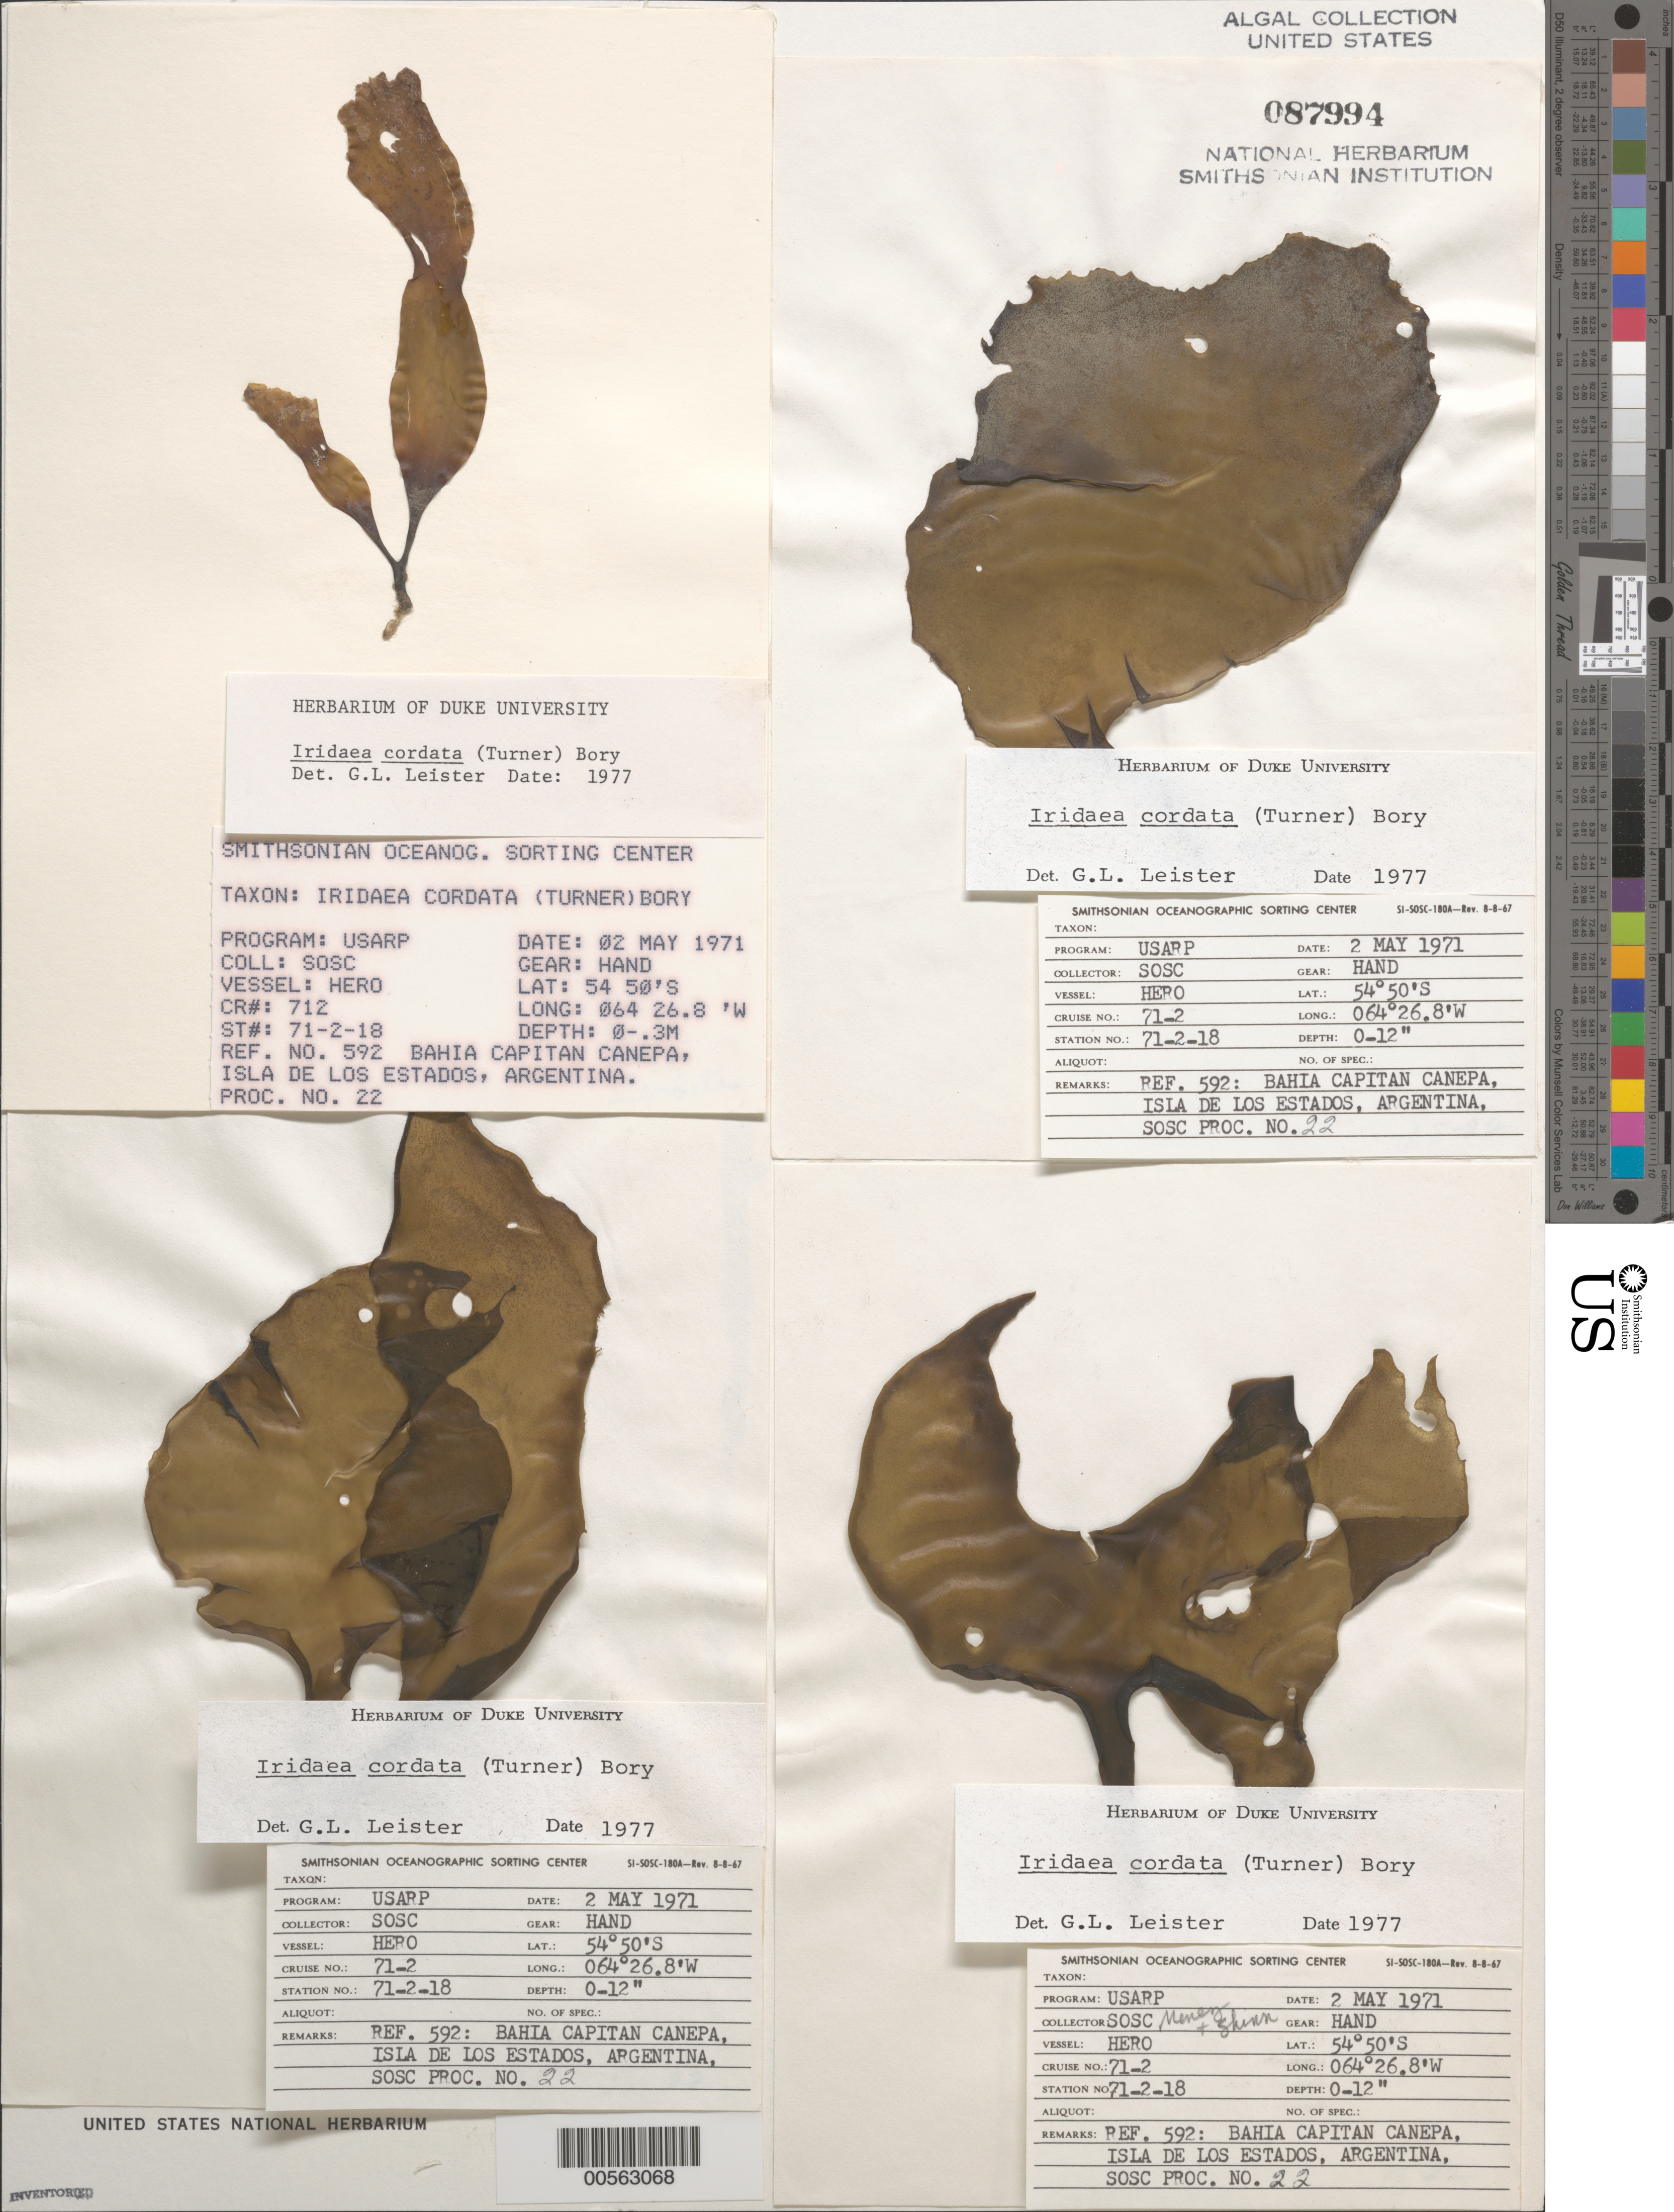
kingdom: Plantae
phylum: Rhodophyta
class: Florideophyceae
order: Gigartinales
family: Gigartinaceae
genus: Iridaea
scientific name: Iridaea cordata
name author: (Turner) Bory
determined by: Leister, G. L.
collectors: Meñez & -. Shinn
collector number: Station 71-2-18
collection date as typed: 02 May 1971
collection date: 1971-05-02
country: Argentina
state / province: Tierra del Fuego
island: Isla de los Estados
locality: Bahia Capitan Canepa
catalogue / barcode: US 87994